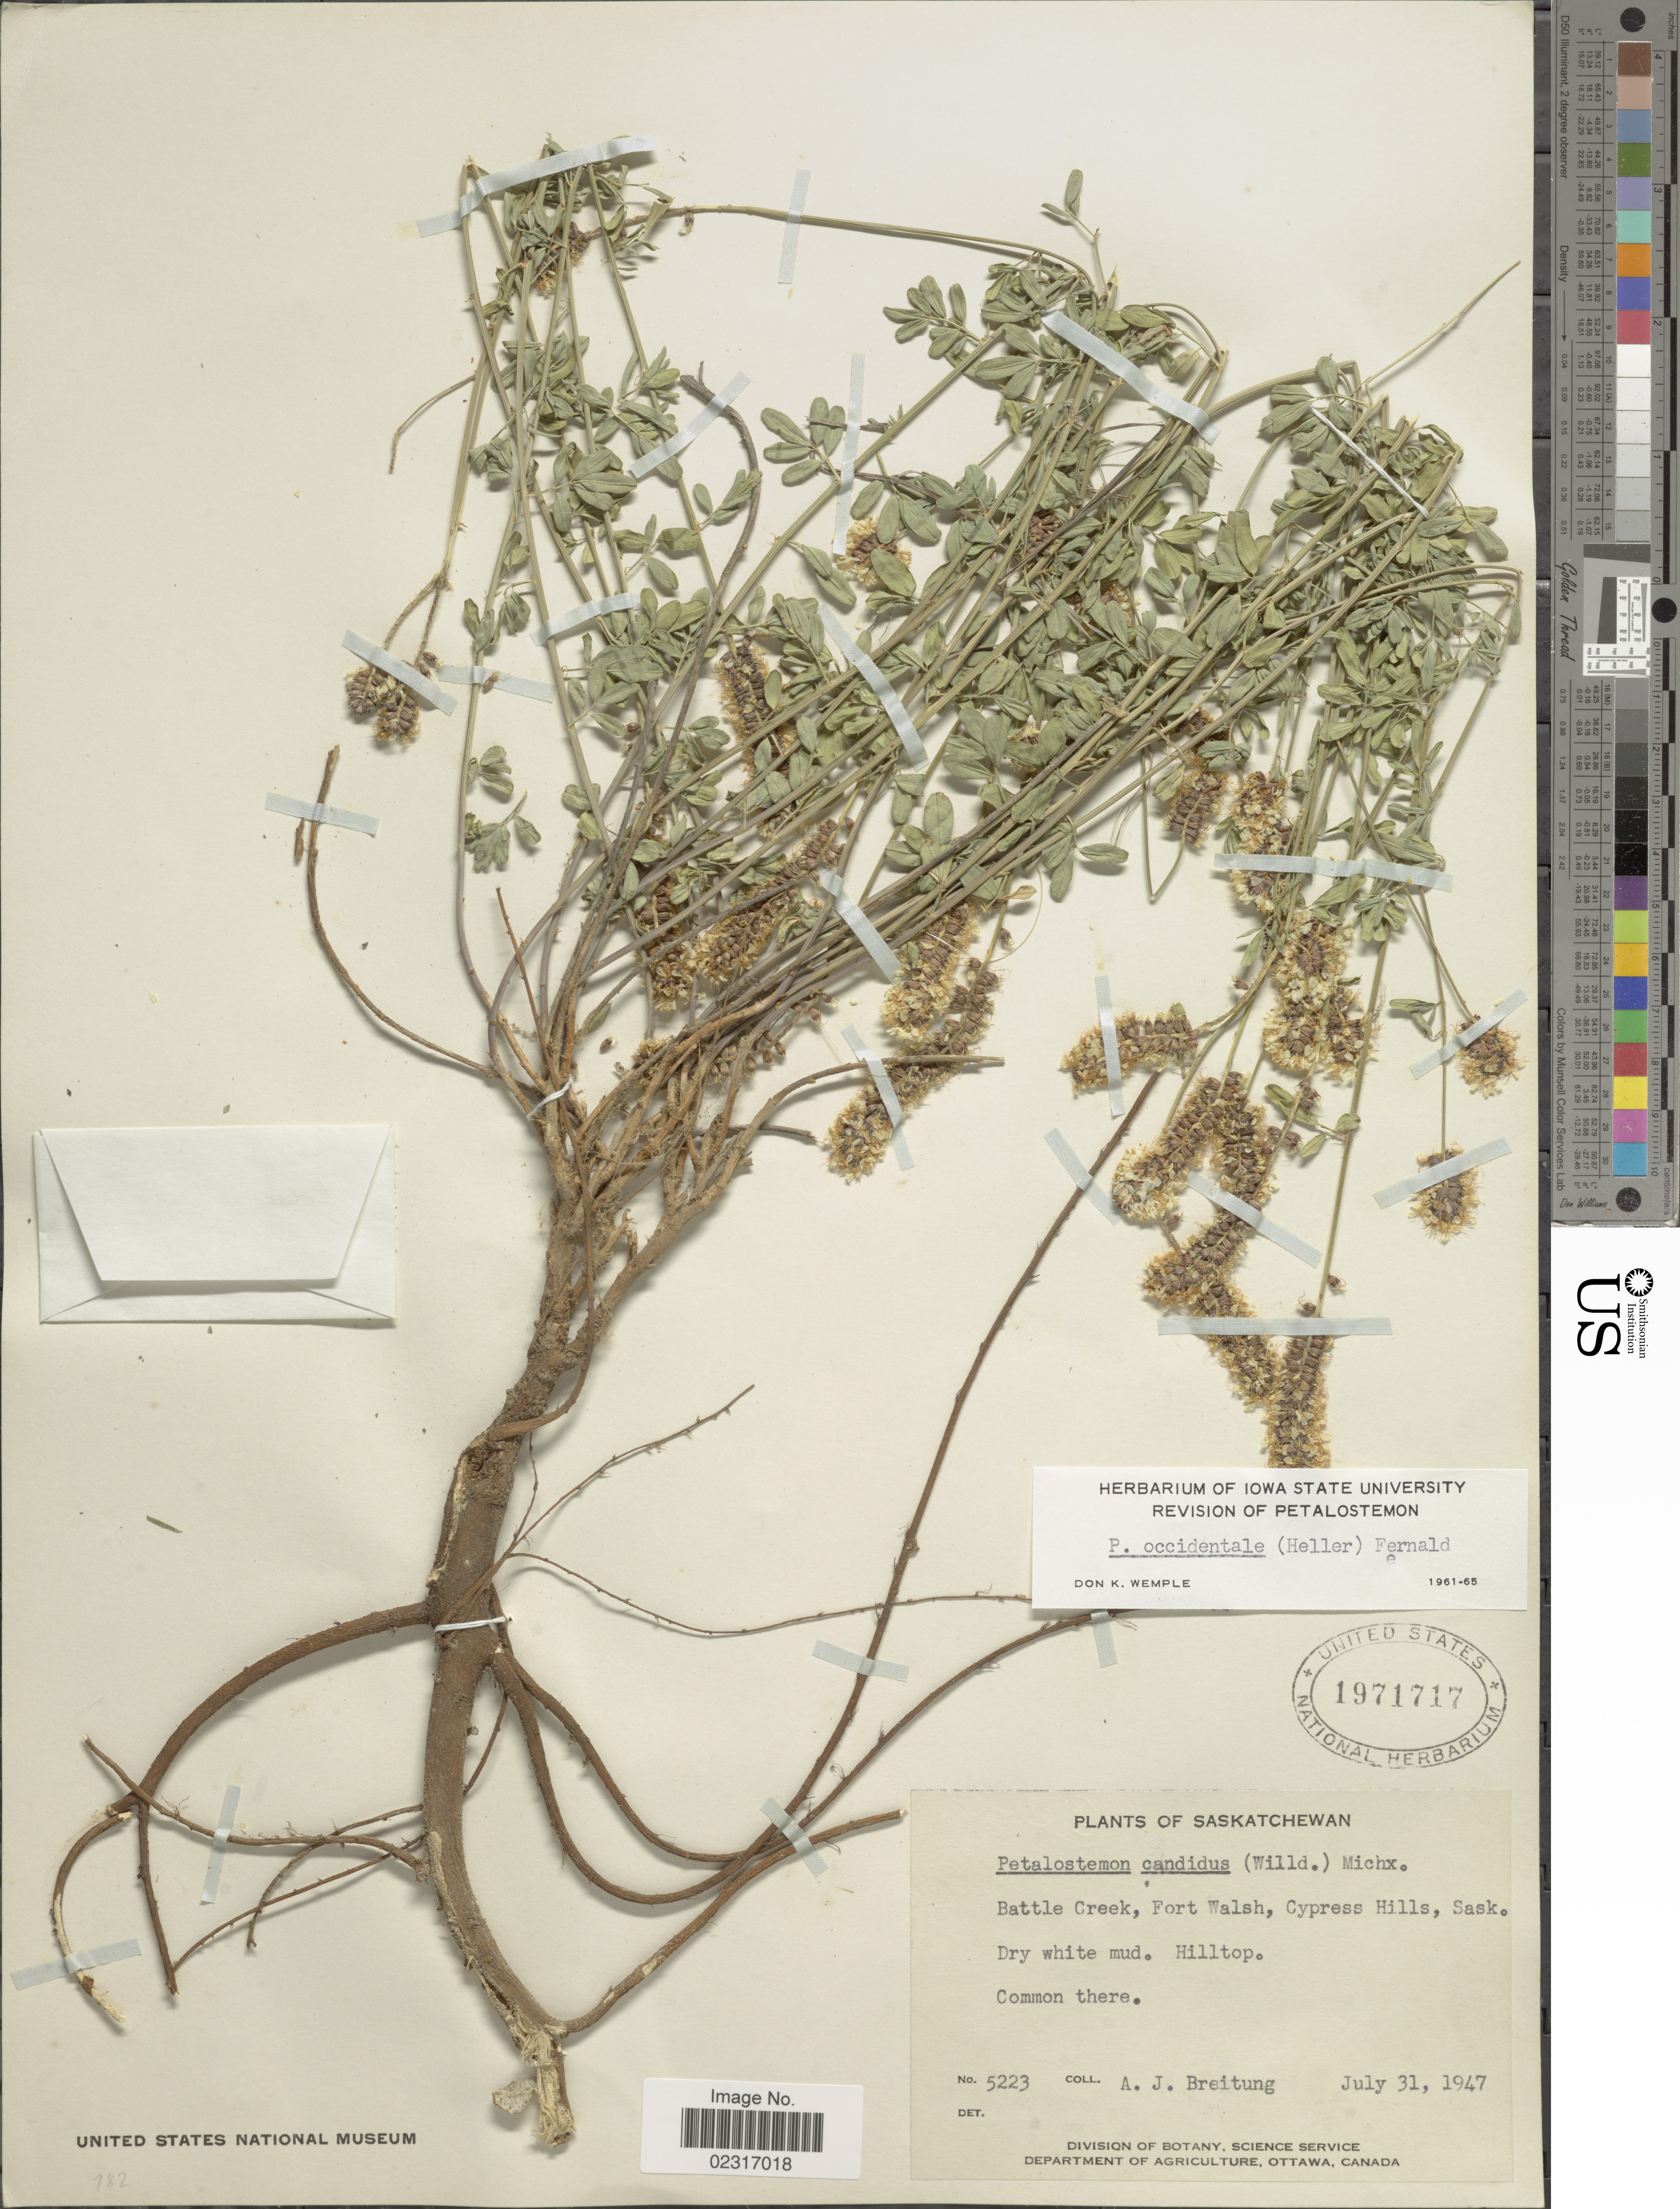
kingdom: Plantae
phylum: Tracheophyta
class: Magnoliopsida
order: Fabales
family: Fabaceae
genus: Dalea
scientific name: Dalea candida var. oligophylla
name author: (Torr) Shinners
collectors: A. Breitung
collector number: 5223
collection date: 1947-07-31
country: Canada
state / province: Saskatchewan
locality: Battle Creek, Fort Walsh, Cypress Hills, Sask.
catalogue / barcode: US 1971717